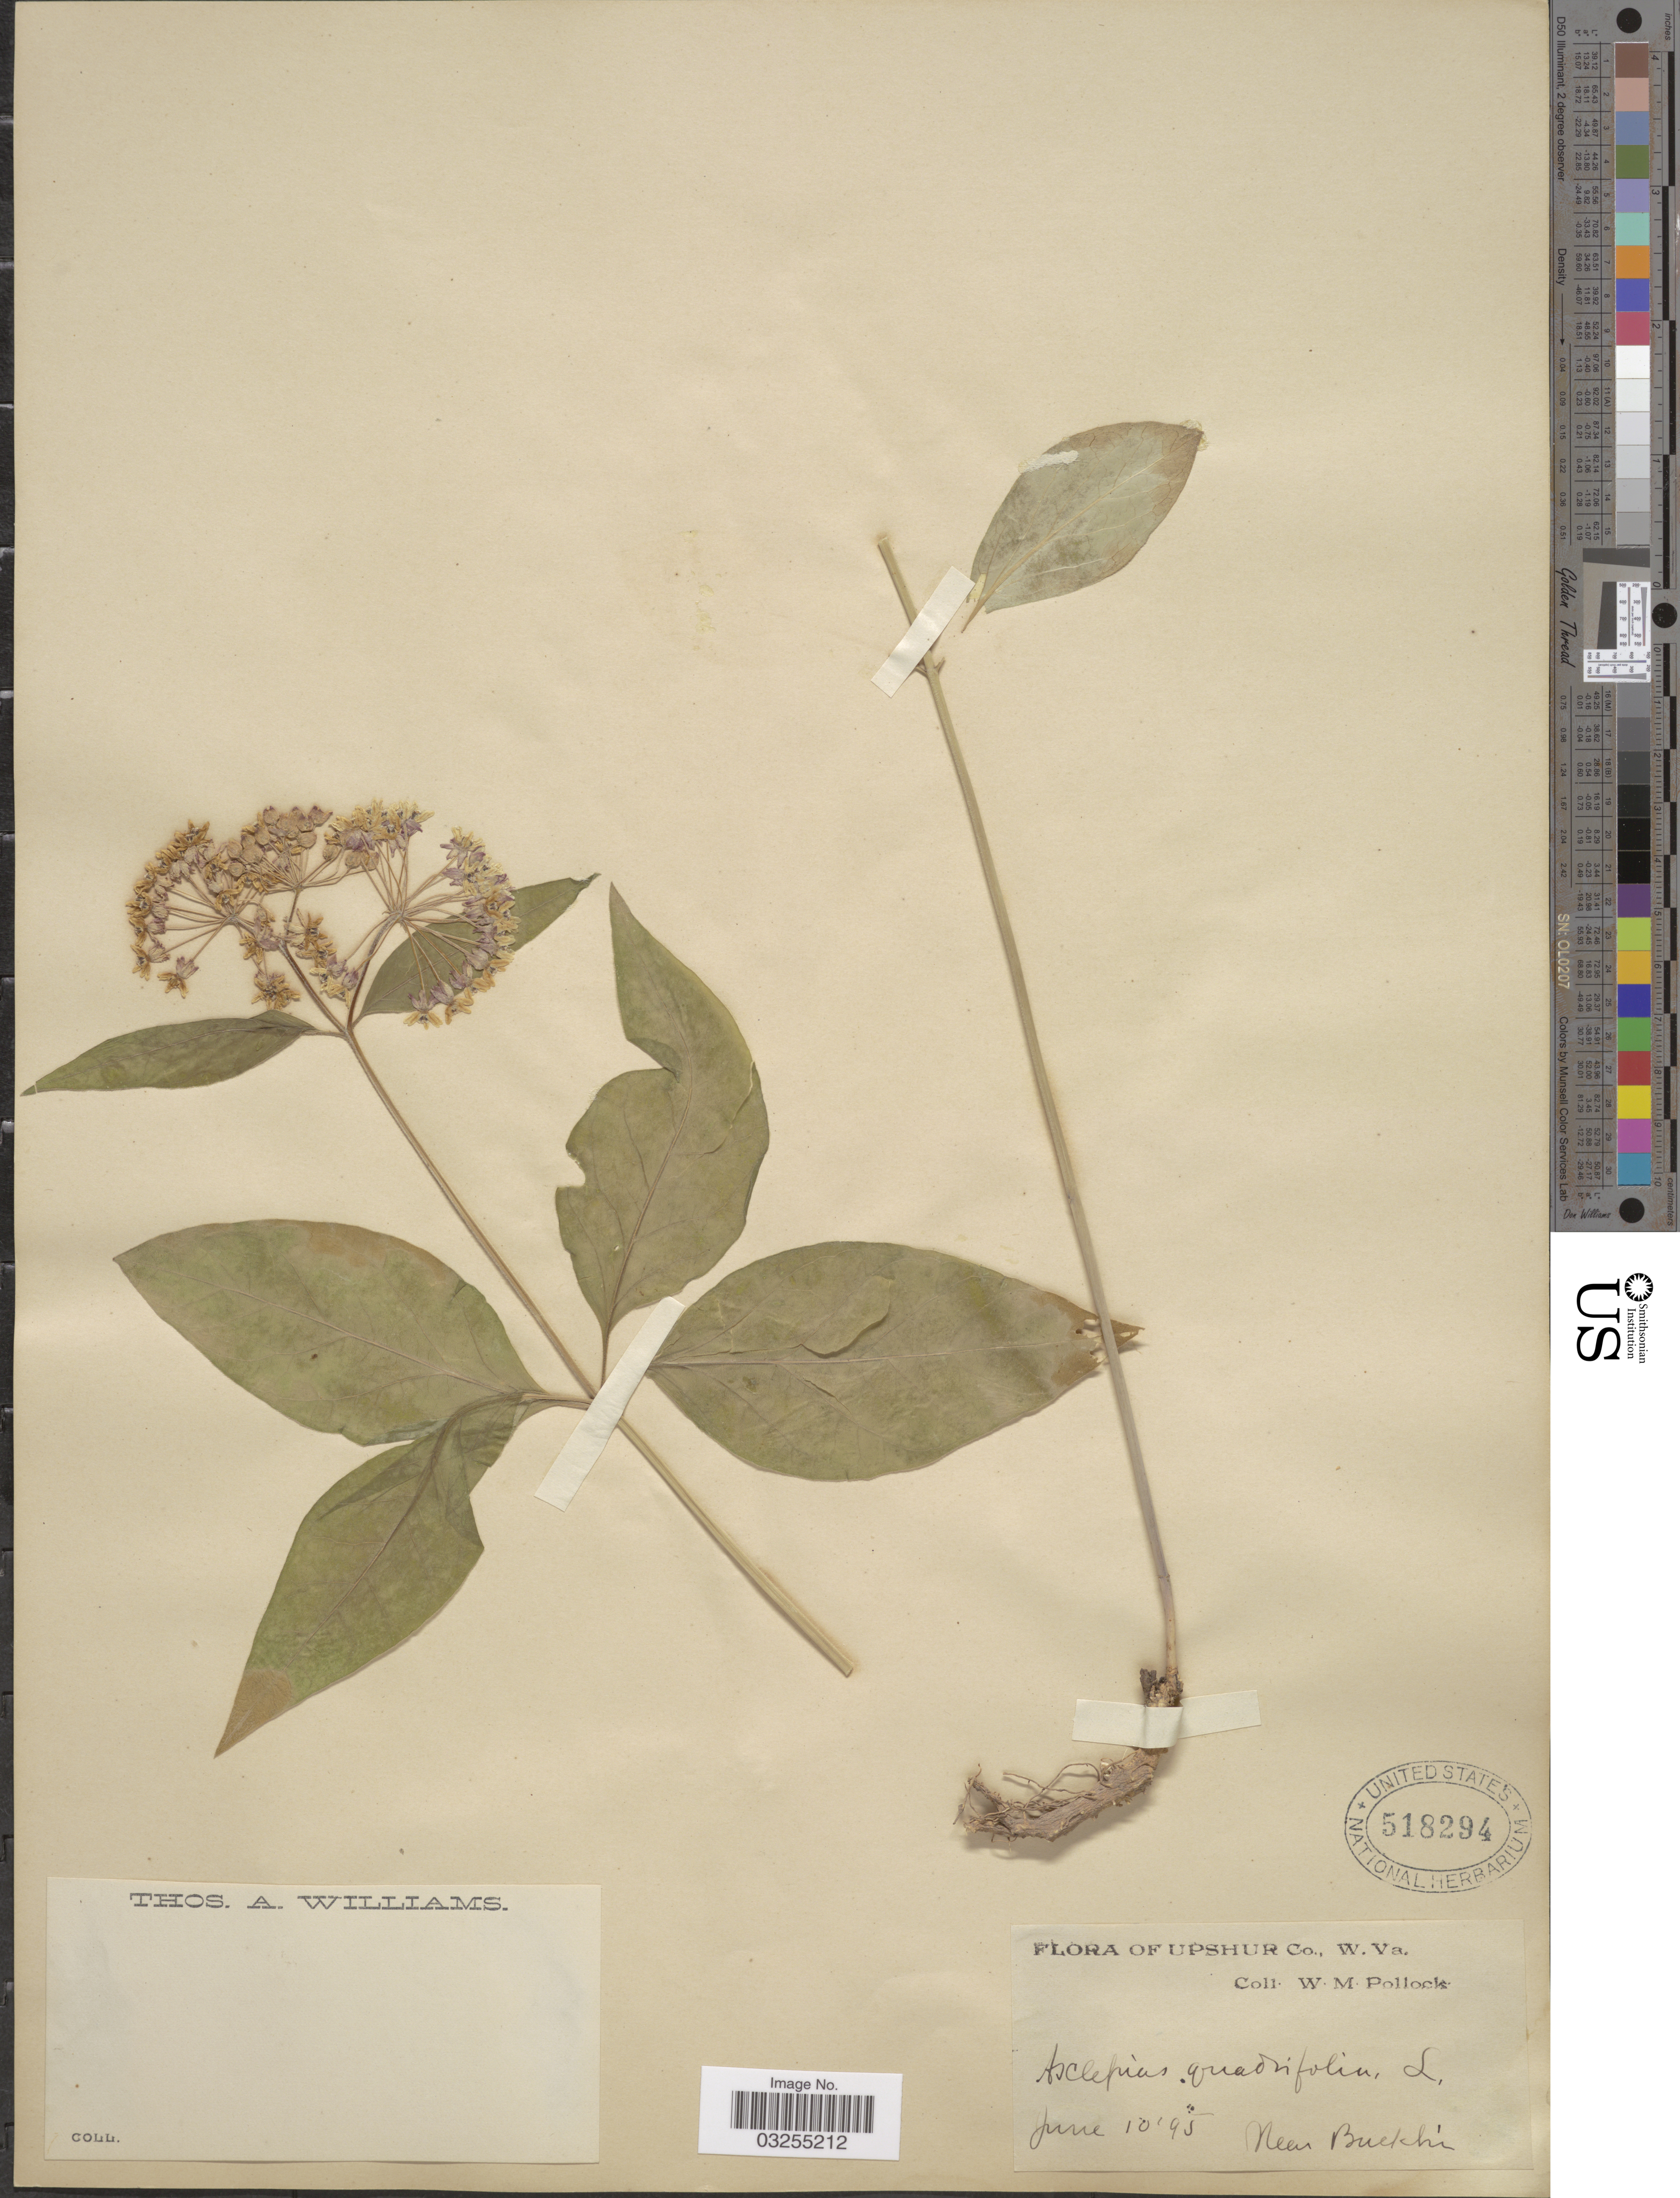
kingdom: Plantae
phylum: Tracheophyta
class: Magnoliopsida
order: Gentianales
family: Apocynaceae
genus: Asclepias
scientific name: Asclepias quadrifolia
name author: Jacq.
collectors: W. M. Pollock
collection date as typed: Transcribed d/m/y: 10/6/95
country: United States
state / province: West Virginia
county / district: Upshur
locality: W. Va. Near Buckh'n.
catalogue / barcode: US 518294